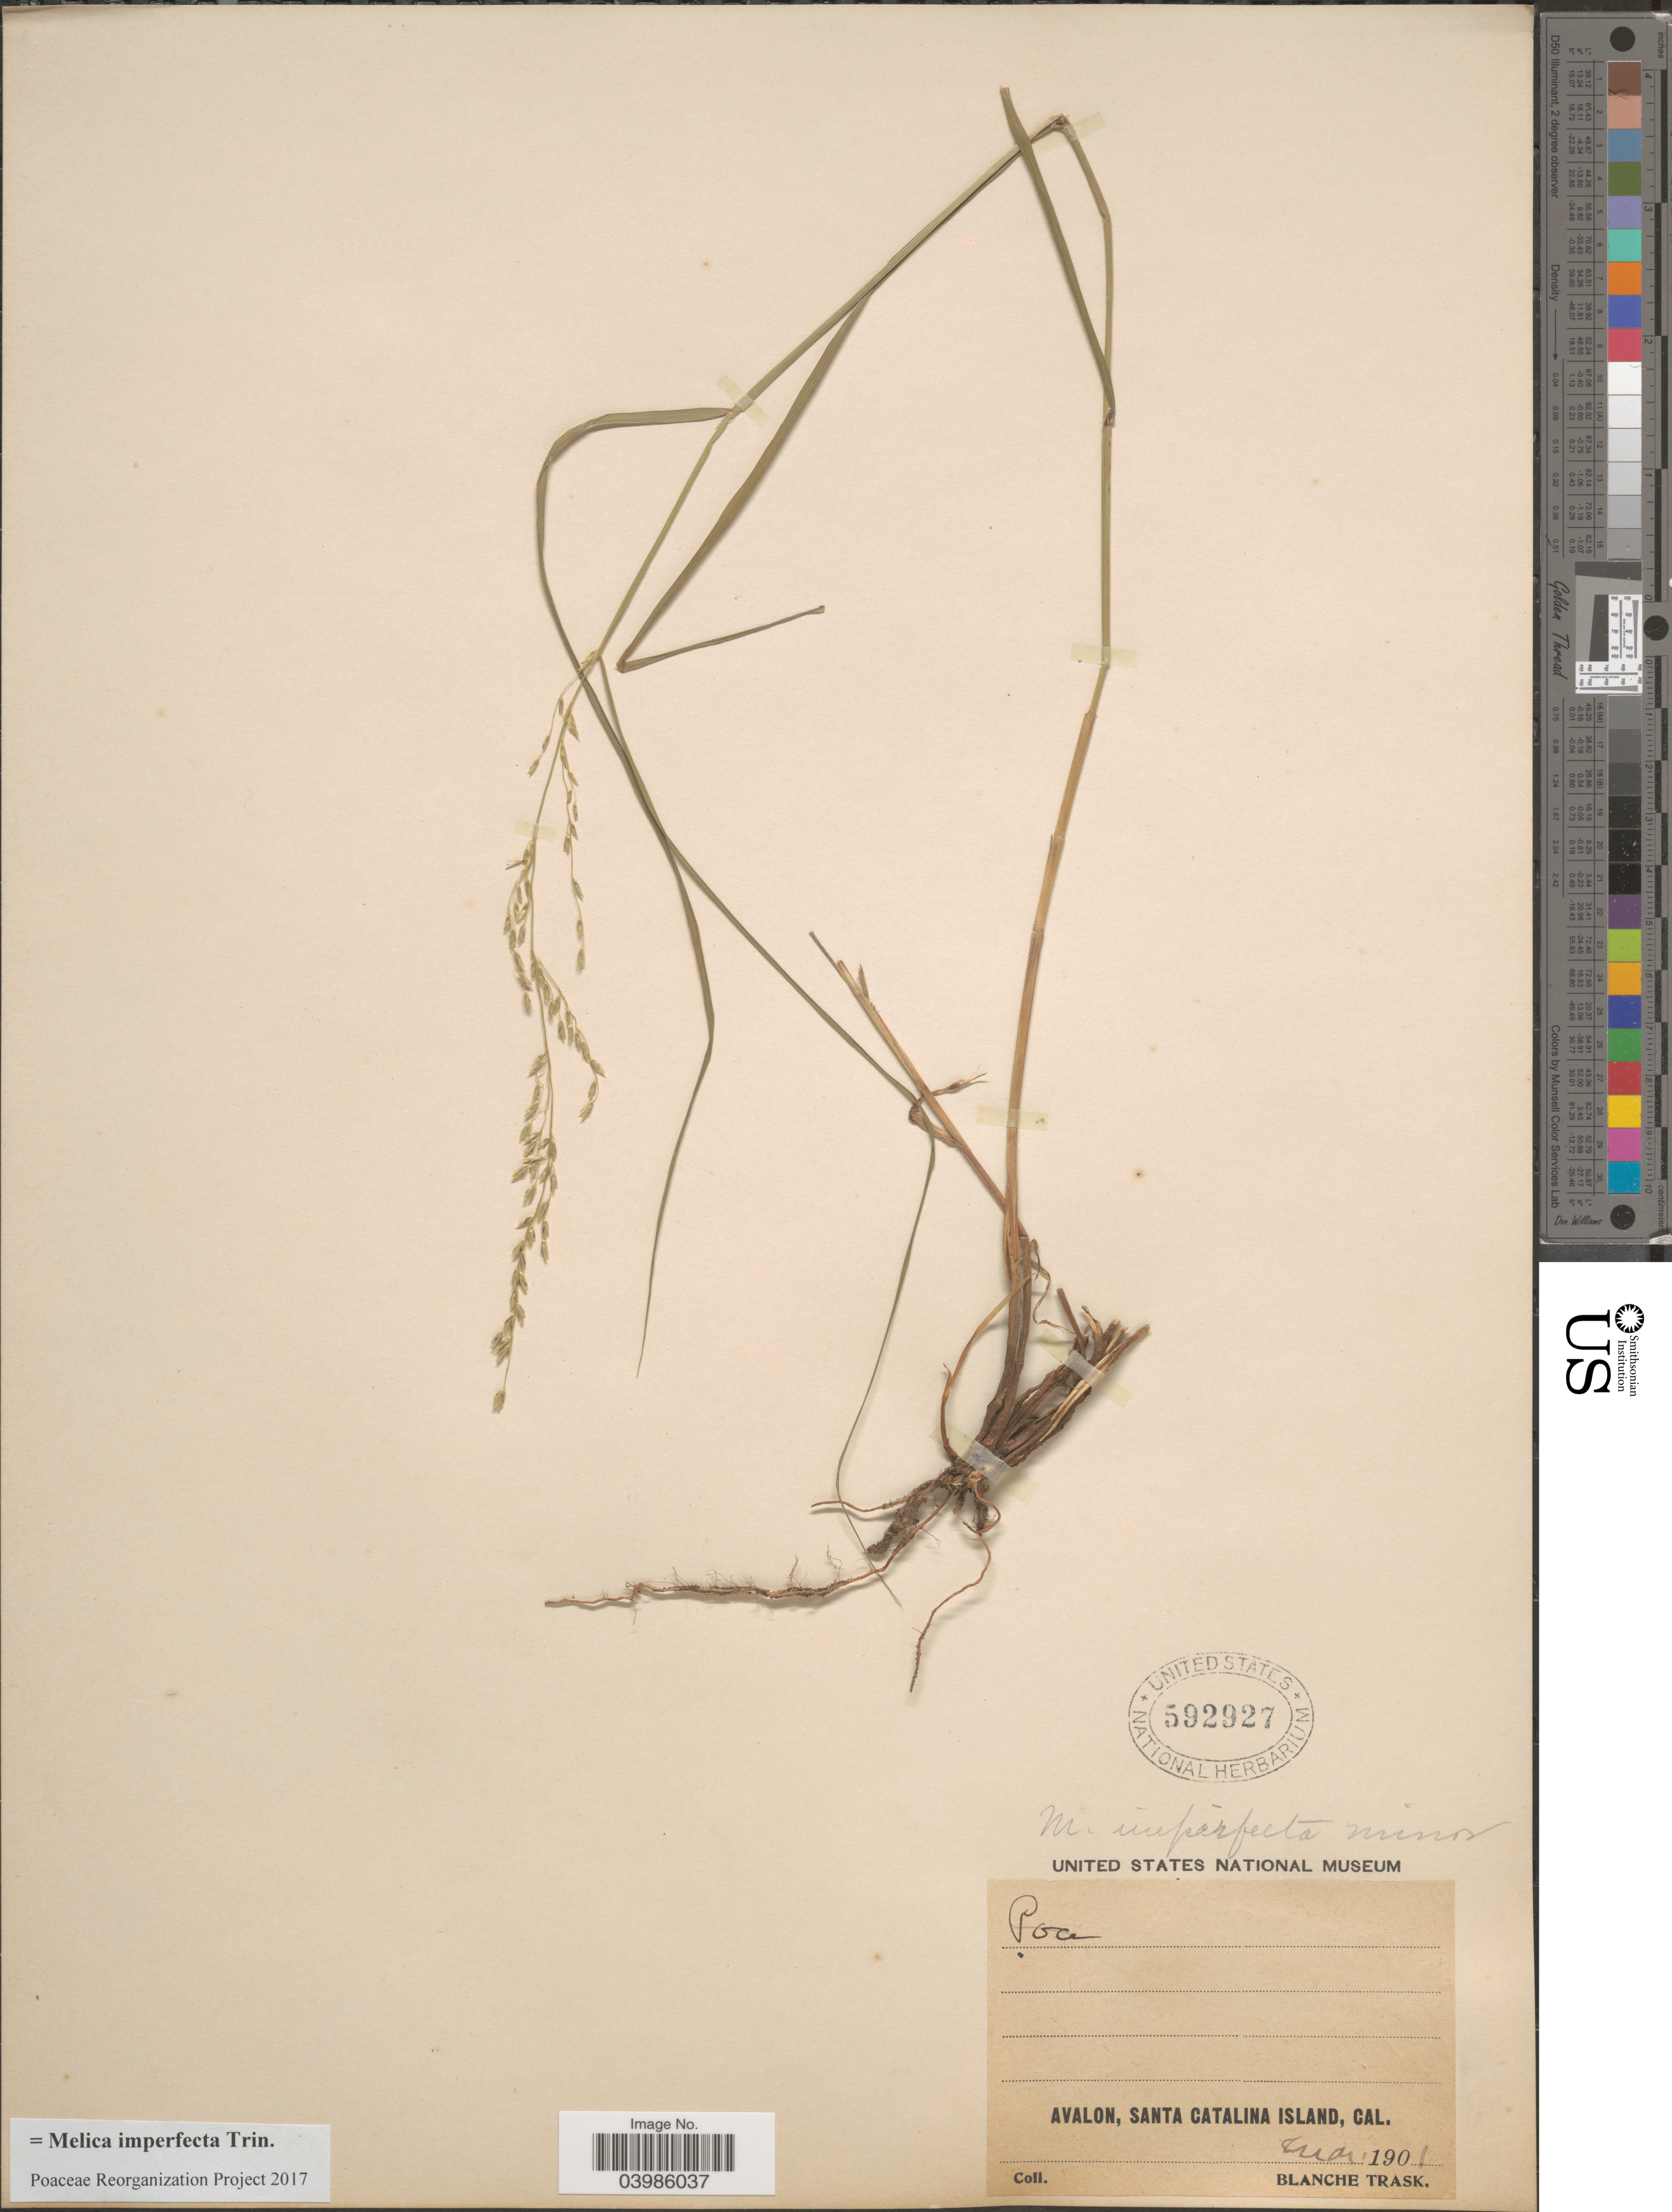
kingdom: Plantae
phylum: Tracheophyta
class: Liliopsida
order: Poales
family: Poaceae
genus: Melica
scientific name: Melica imperfecta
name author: Trin.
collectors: B. Trask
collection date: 1901-05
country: United States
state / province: California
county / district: Los Angeles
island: Santa Catalina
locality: Avalon, Santa Catalina Island.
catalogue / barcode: US 592927